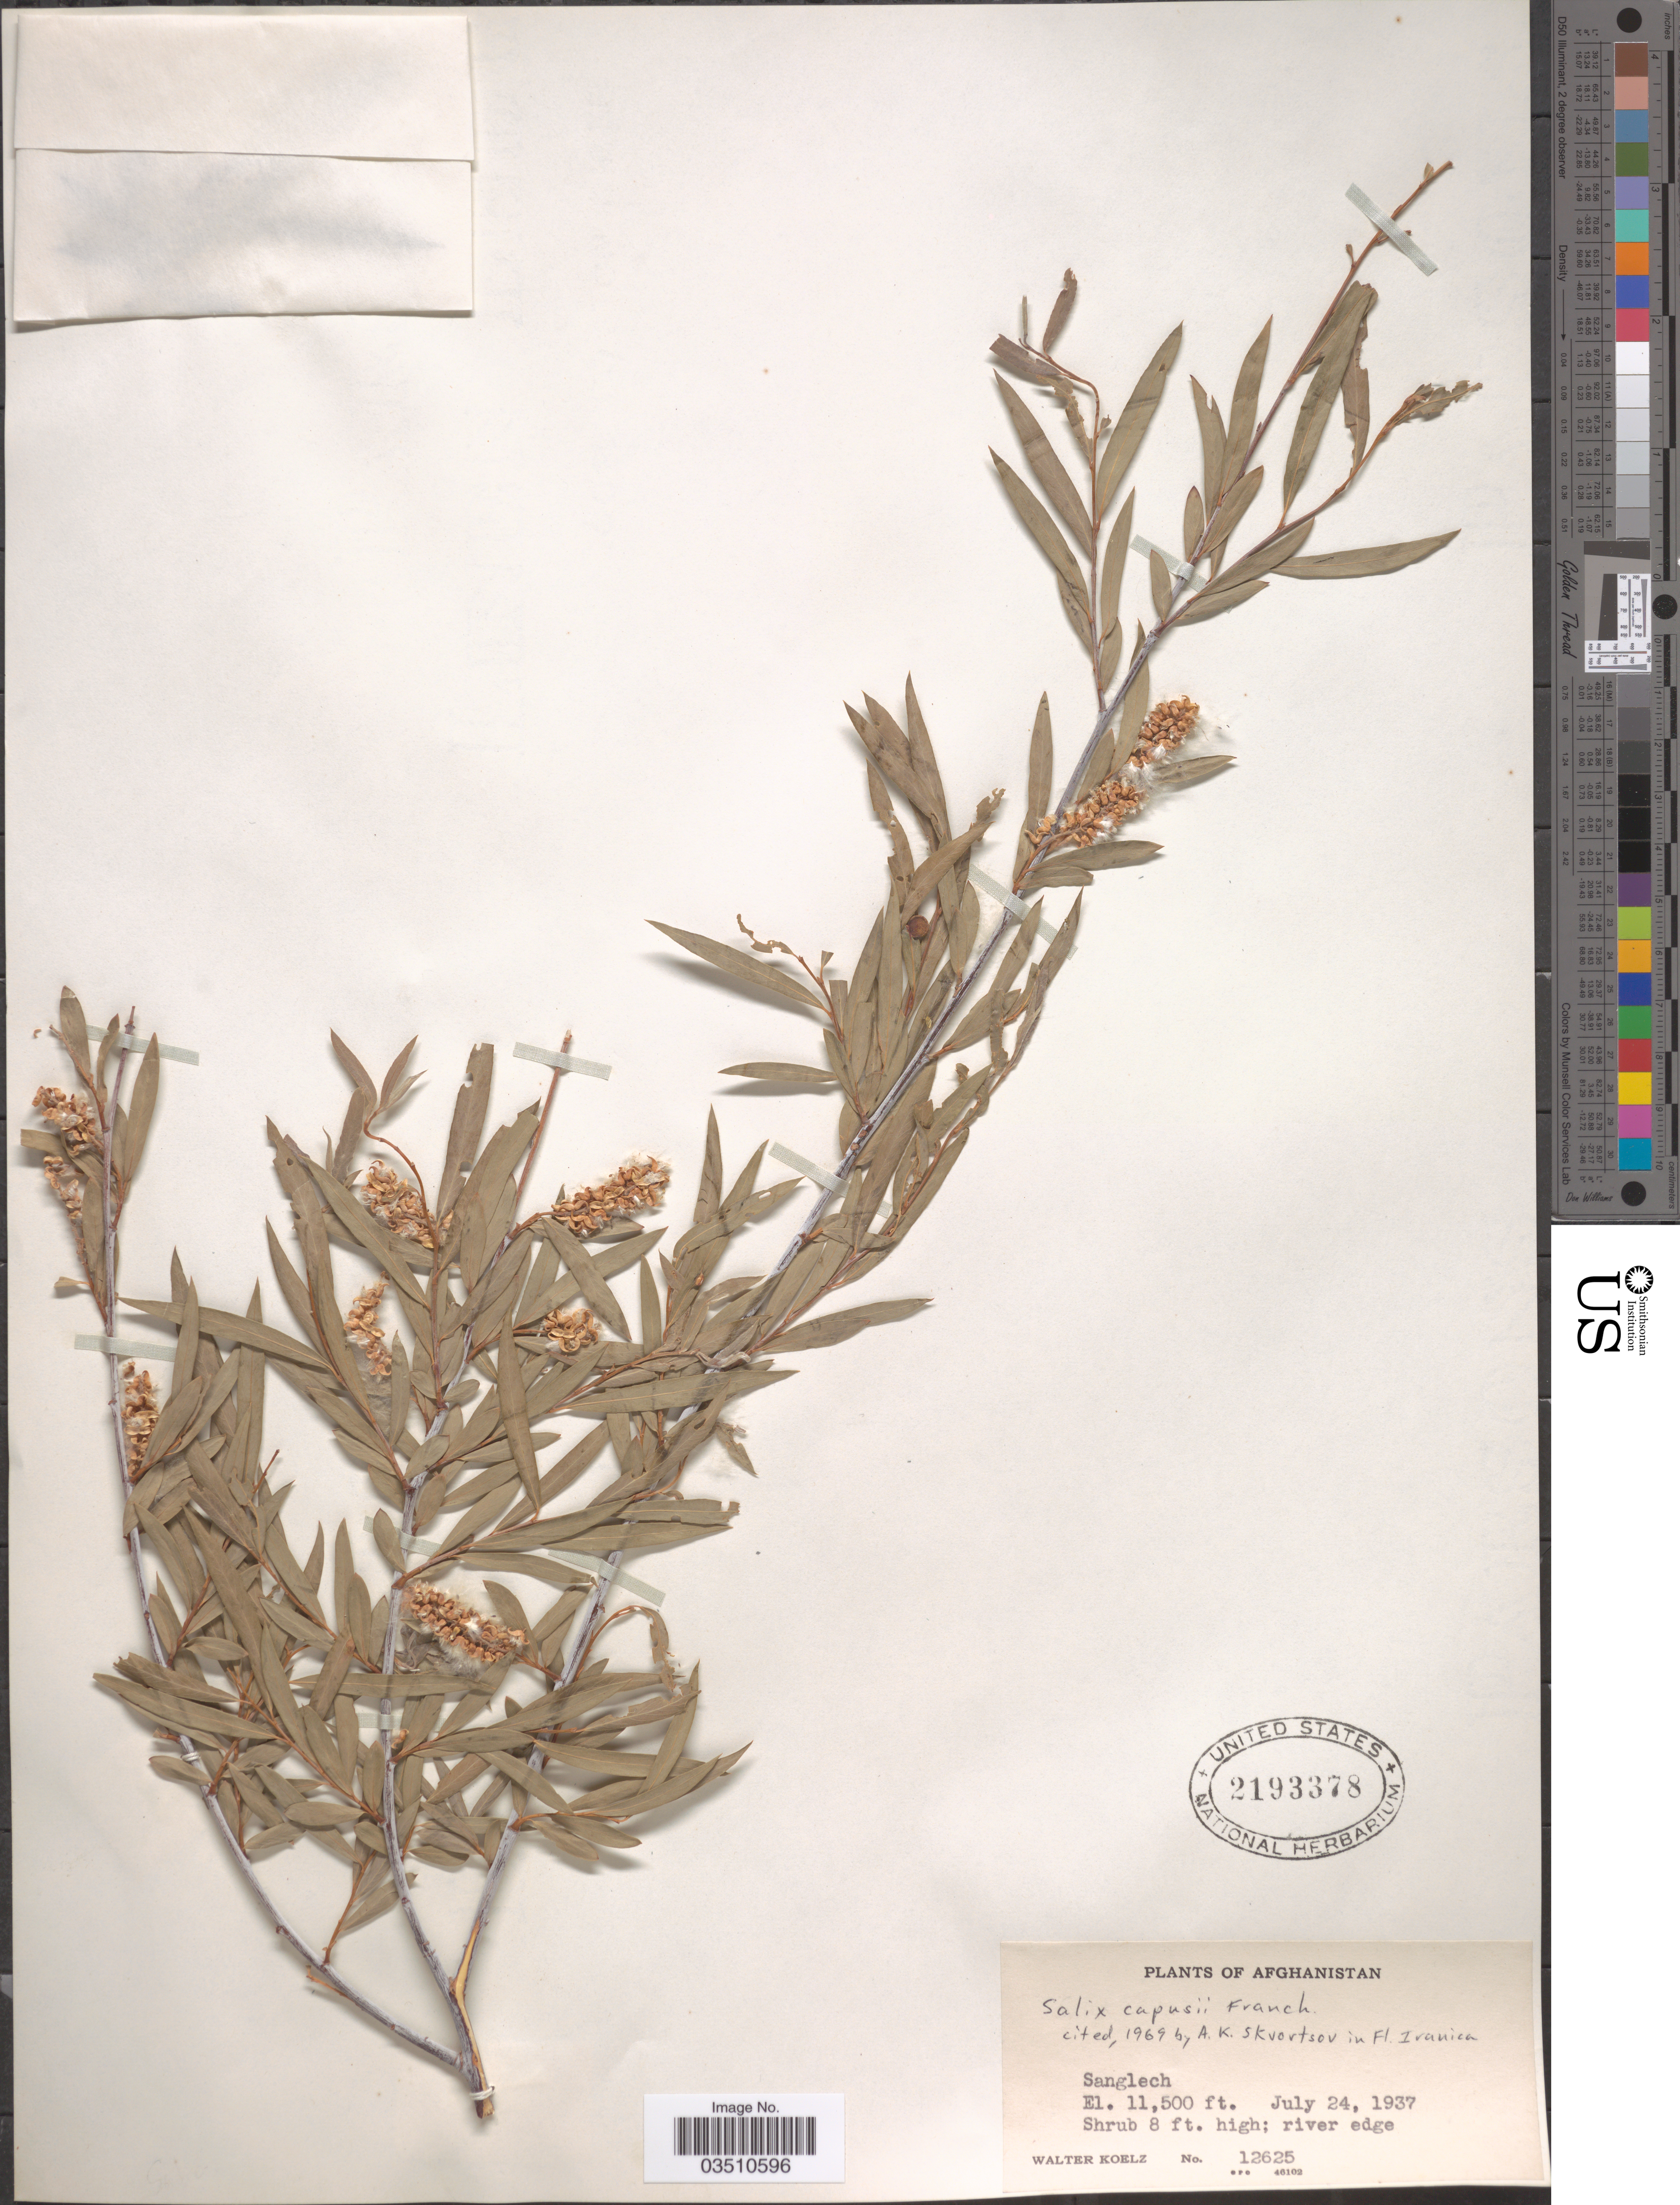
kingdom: Plantae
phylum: Tracheophyta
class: Magnoliopsida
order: Malpighiales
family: Salicaceae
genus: Salix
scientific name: Salix capusii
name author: Franch.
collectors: W. N. Koelz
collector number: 12625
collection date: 1937-07-24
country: Afghanistan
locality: Sanglech.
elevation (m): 3505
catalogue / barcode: US 2193378